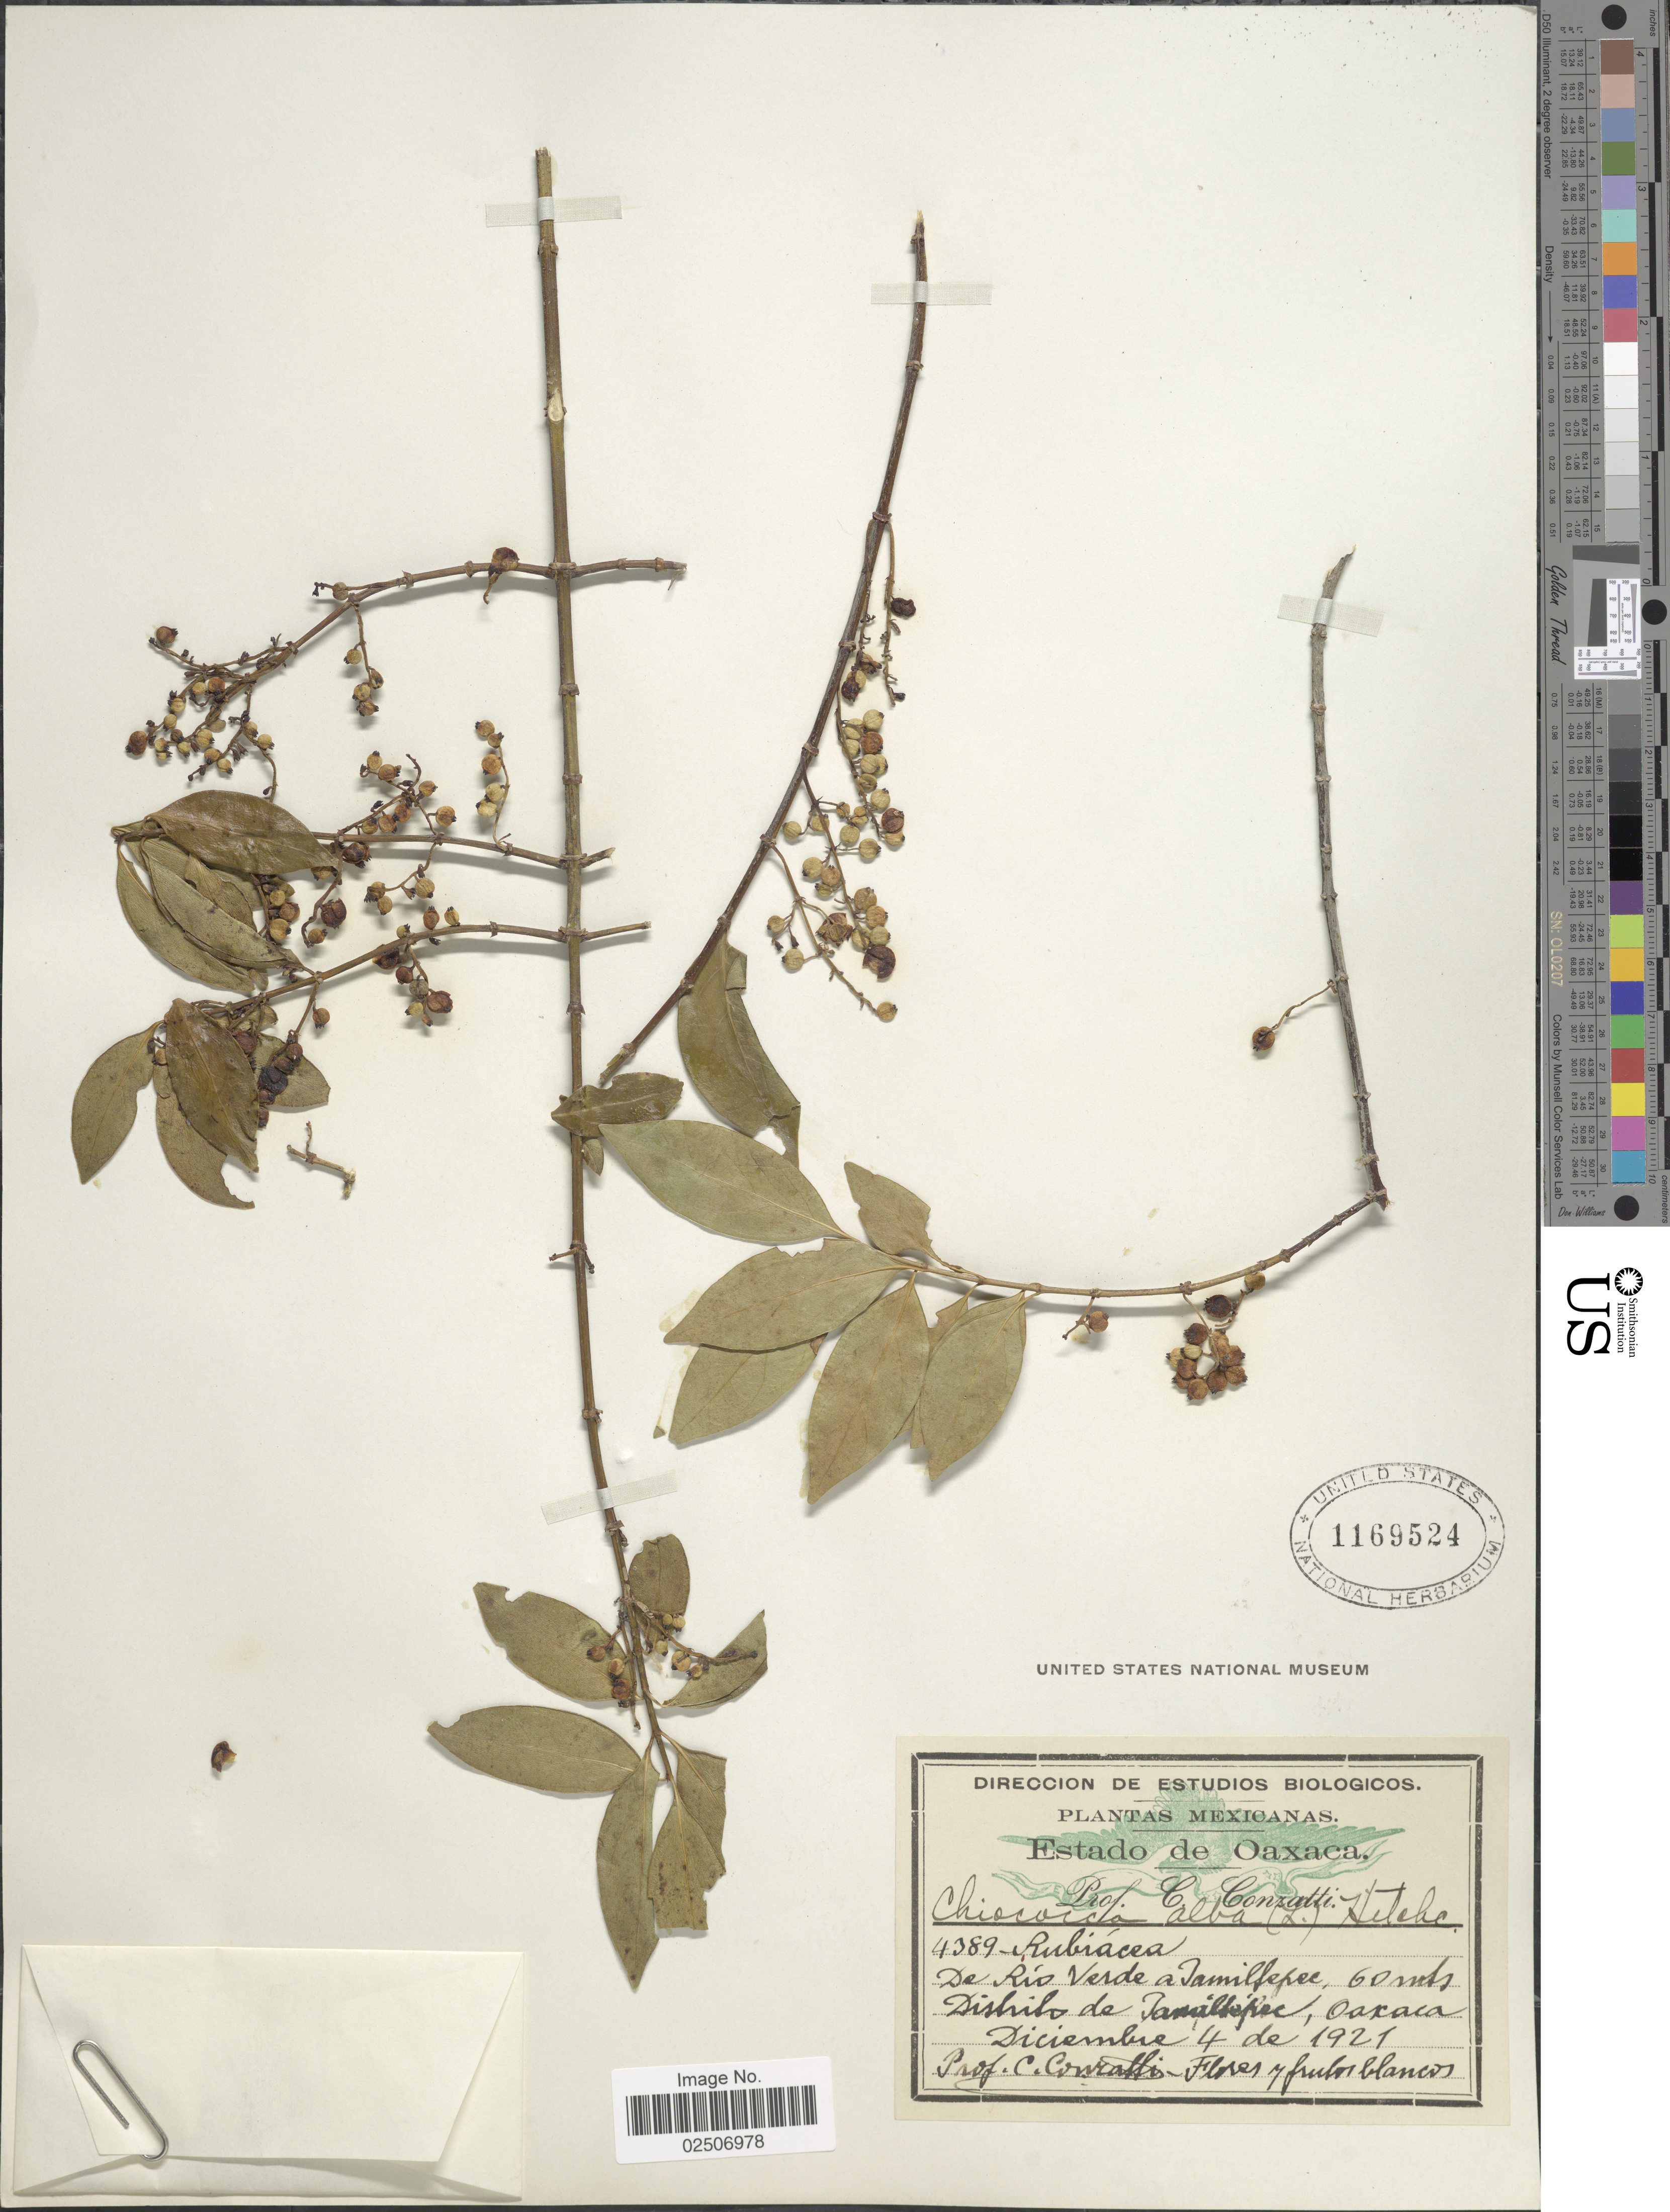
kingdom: Plantae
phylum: Tracheophyta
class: Magnoliopsida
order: Gentianales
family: Rubiaceae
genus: Chiococca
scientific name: Chiococca alba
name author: (L.) Hitchc.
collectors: C. Conzatti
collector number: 4389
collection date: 1921-12-04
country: Mexico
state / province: Oaxaca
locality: De Rio Verde a Jamiltepec, Distrito de Jamiltepec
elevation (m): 60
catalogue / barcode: US 1169524